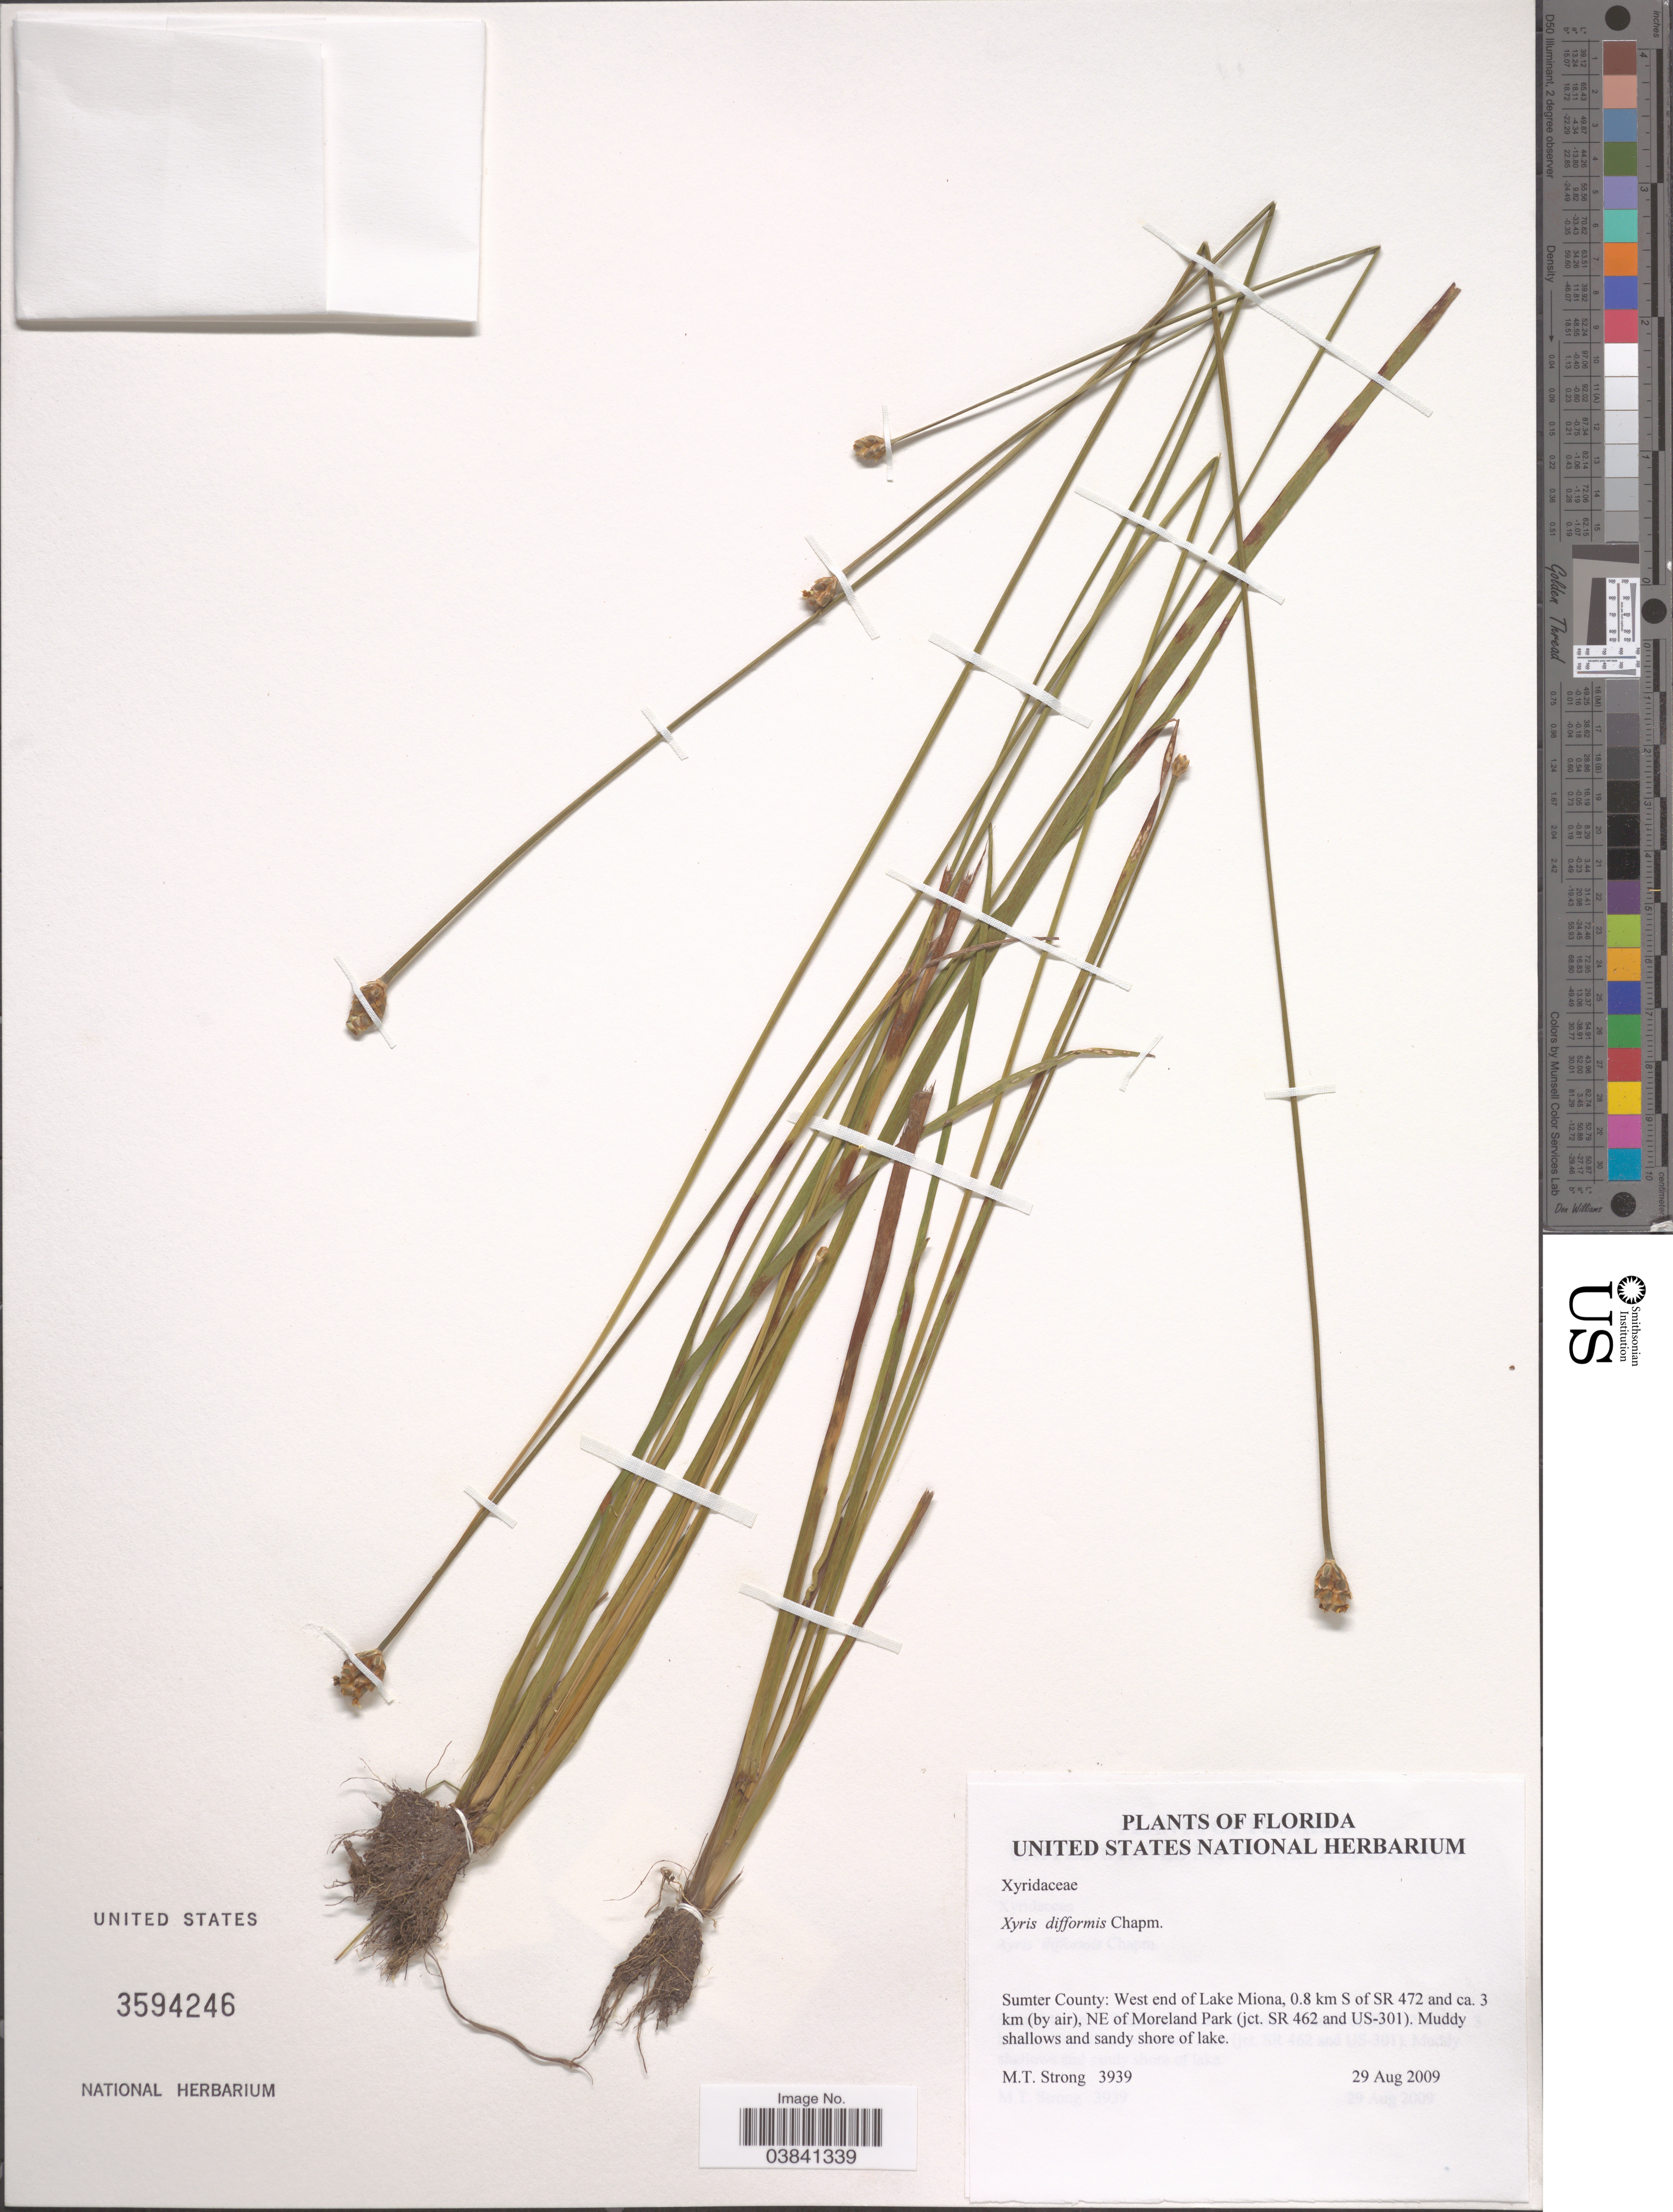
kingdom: Plantae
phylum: Tracheophyta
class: Liliopsida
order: Poales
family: Xyridaceae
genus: Xyris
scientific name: Xyris difformis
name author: Chapm.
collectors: M. T. Strong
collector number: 3939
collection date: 2009-08-29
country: United States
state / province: Florida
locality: Sumter County: West end of Lake Miona, 0.8 km S of SR 472 and ca. 3 km (by air), NE of Moreland Park (jct. SR 462 and US-301).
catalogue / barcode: US 3594246